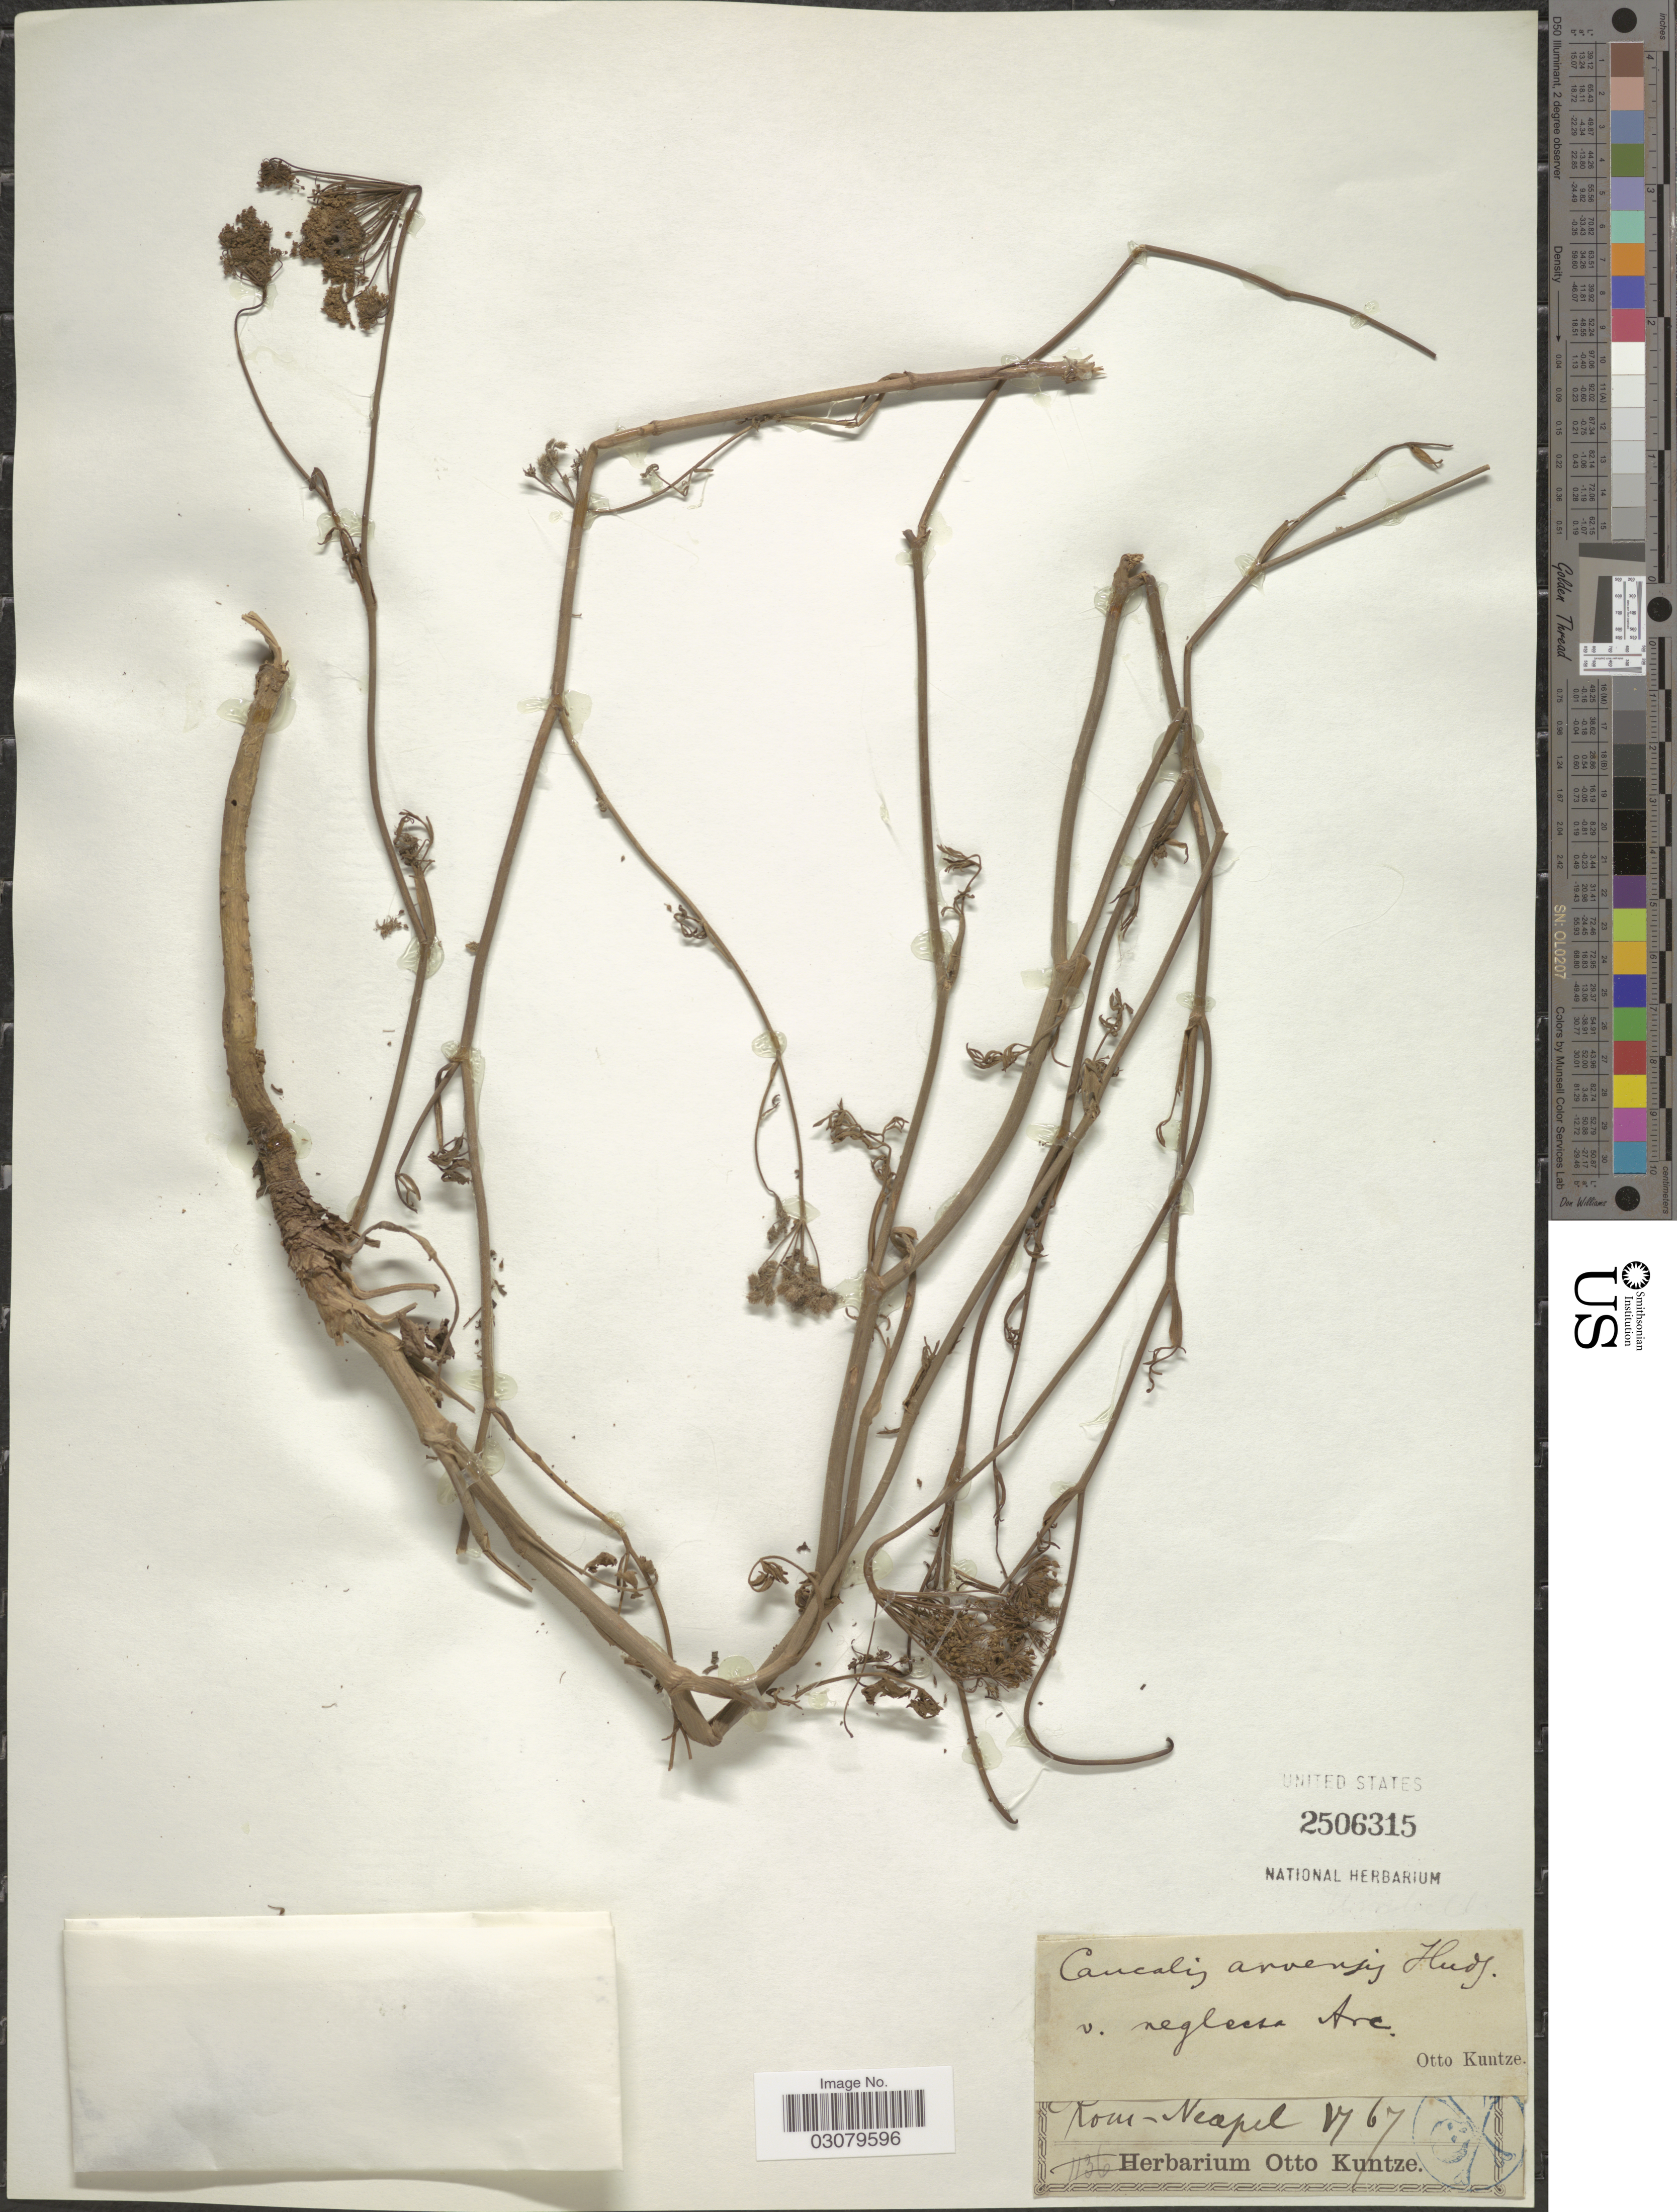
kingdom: Plantae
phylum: Tracheophyta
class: Magnoliopsida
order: Apiales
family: Apiaceae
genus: Caucalis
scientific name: Caucalis arvensis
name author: Huds.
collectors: C.E.O. Kuntze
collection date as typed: Transcribed d/m/y: /6/67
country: Italy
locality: Rom - Neapel.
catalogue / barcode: US 2506315